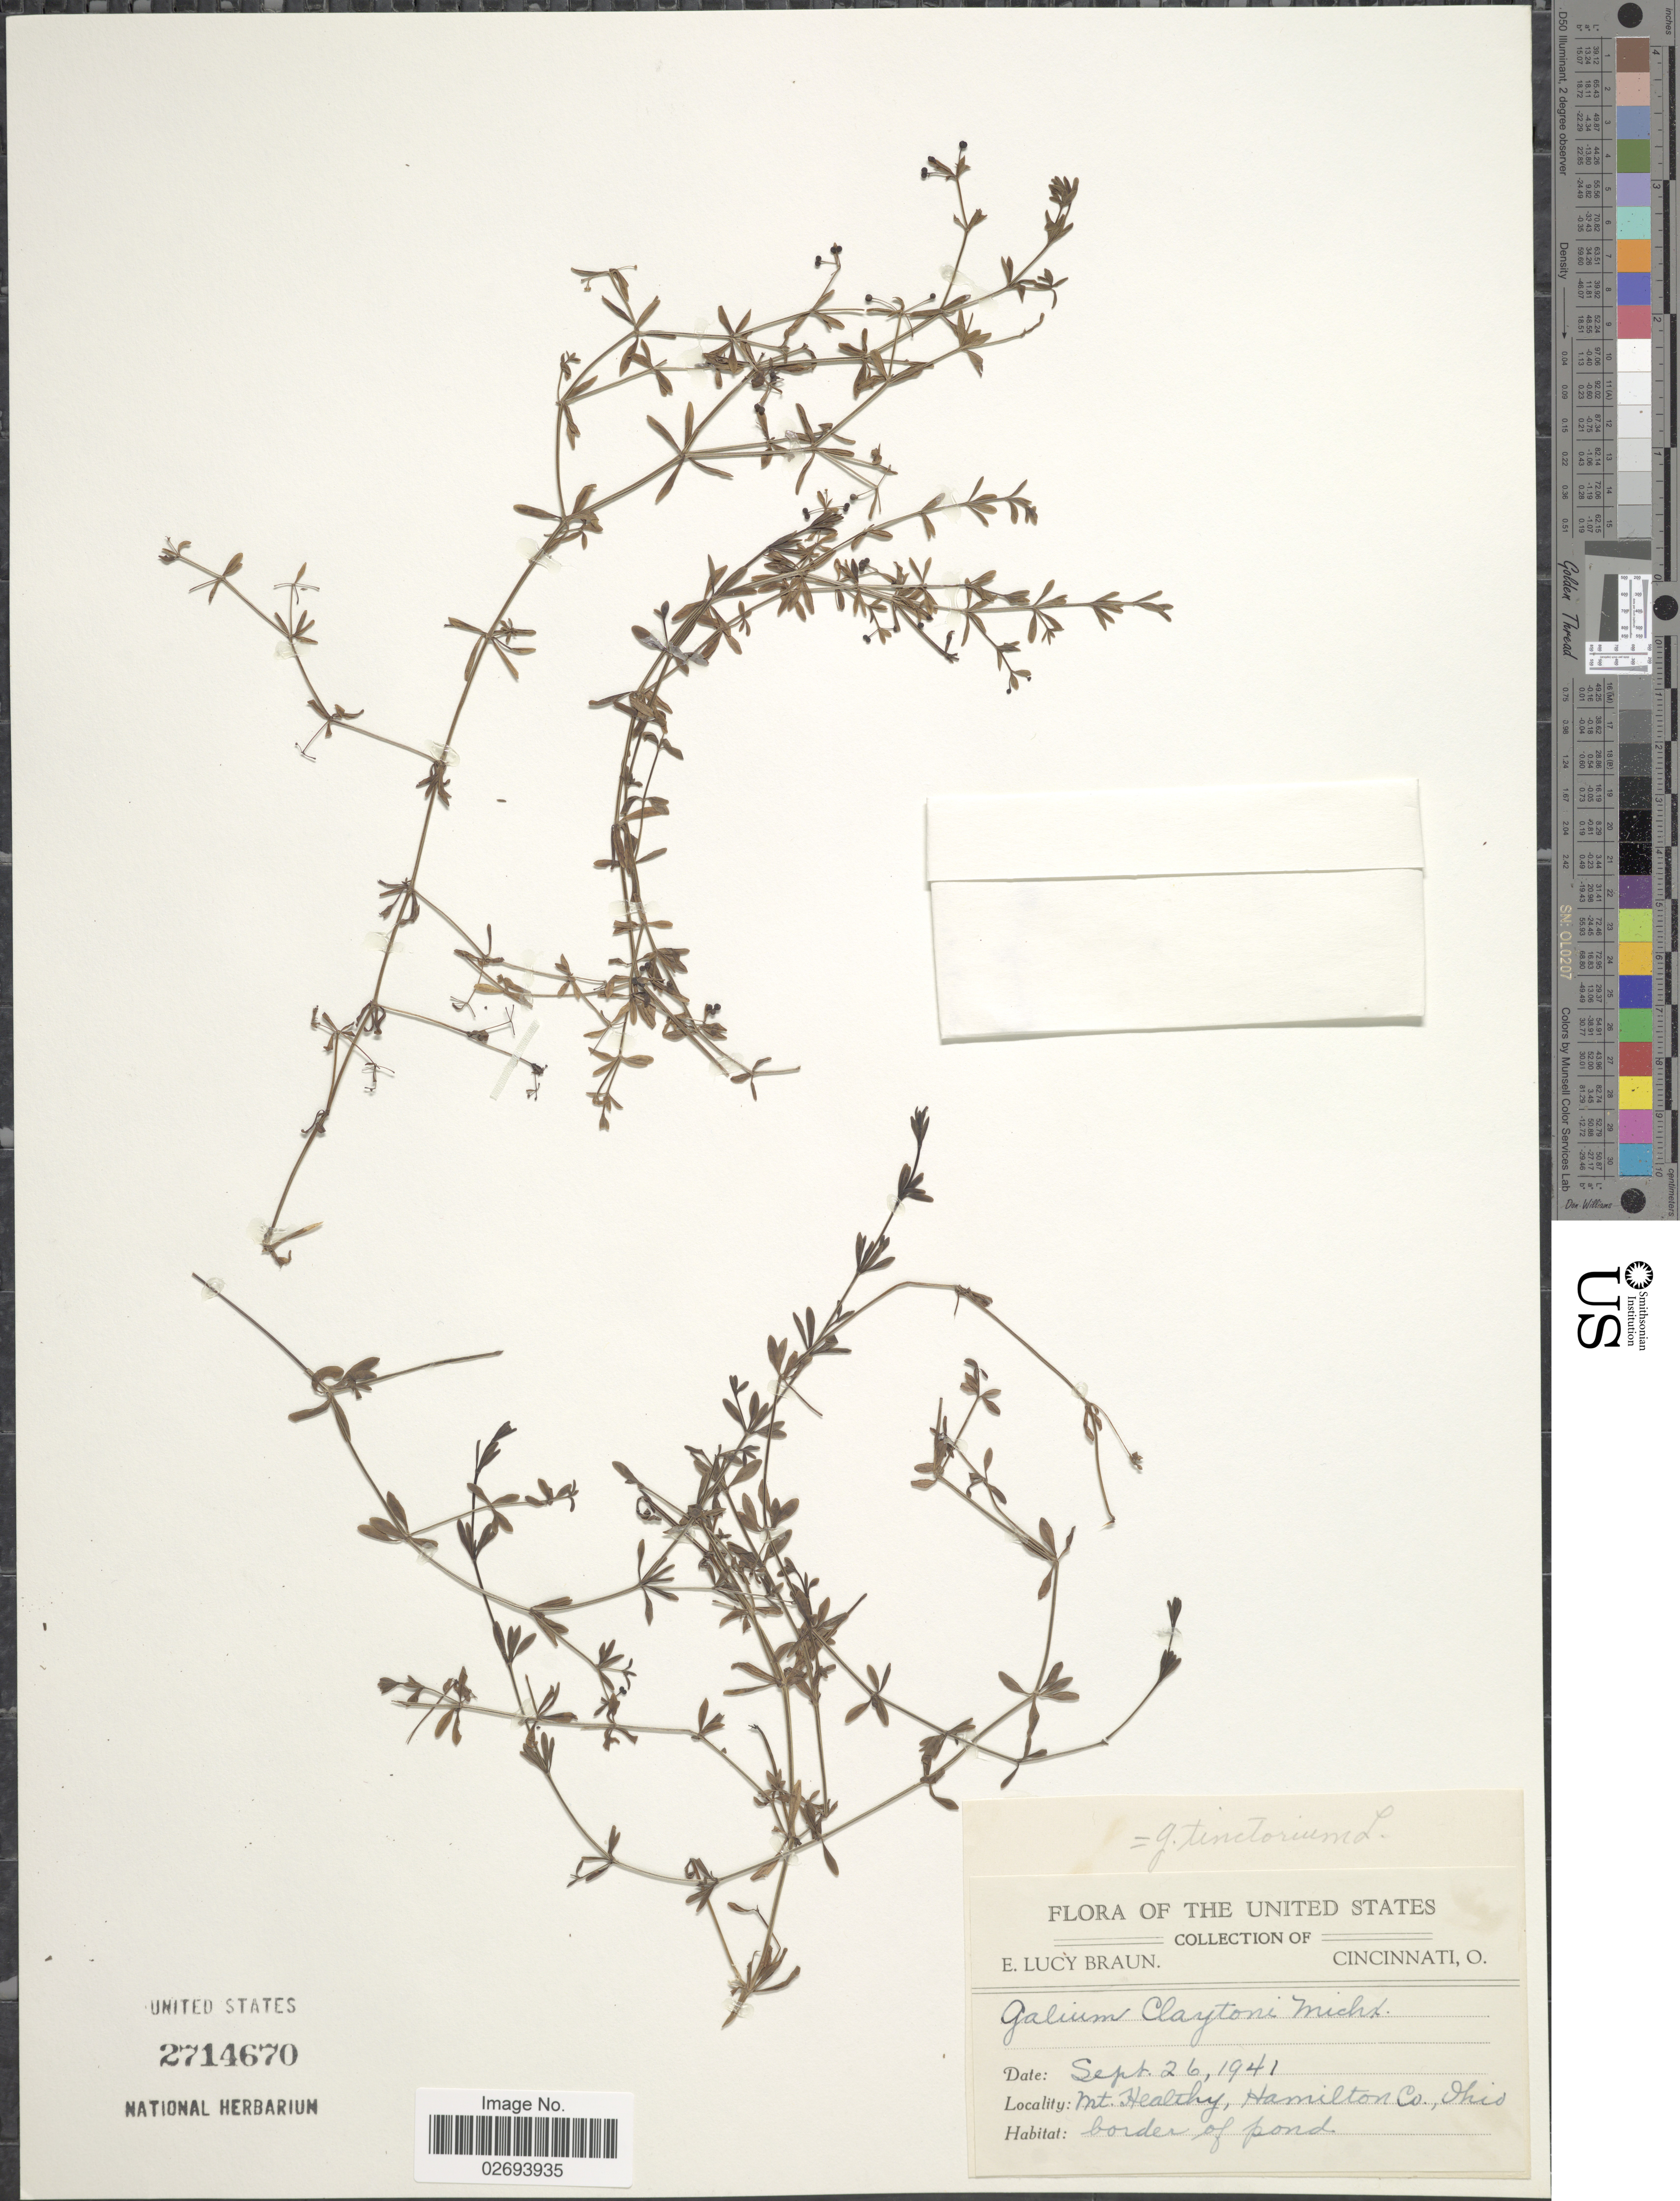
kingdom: Plantae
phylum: Tracheophyta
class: Magnoliopsida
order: Gentianales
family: Rubiaceae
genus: Galium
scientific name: Galium tinctorium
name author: (L.) Scop.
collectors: E. L. Braun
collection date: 1941-09-26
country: United States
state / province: Ohio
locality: Mt. Healthy, Hamilton Co.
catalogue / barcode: US 2714670